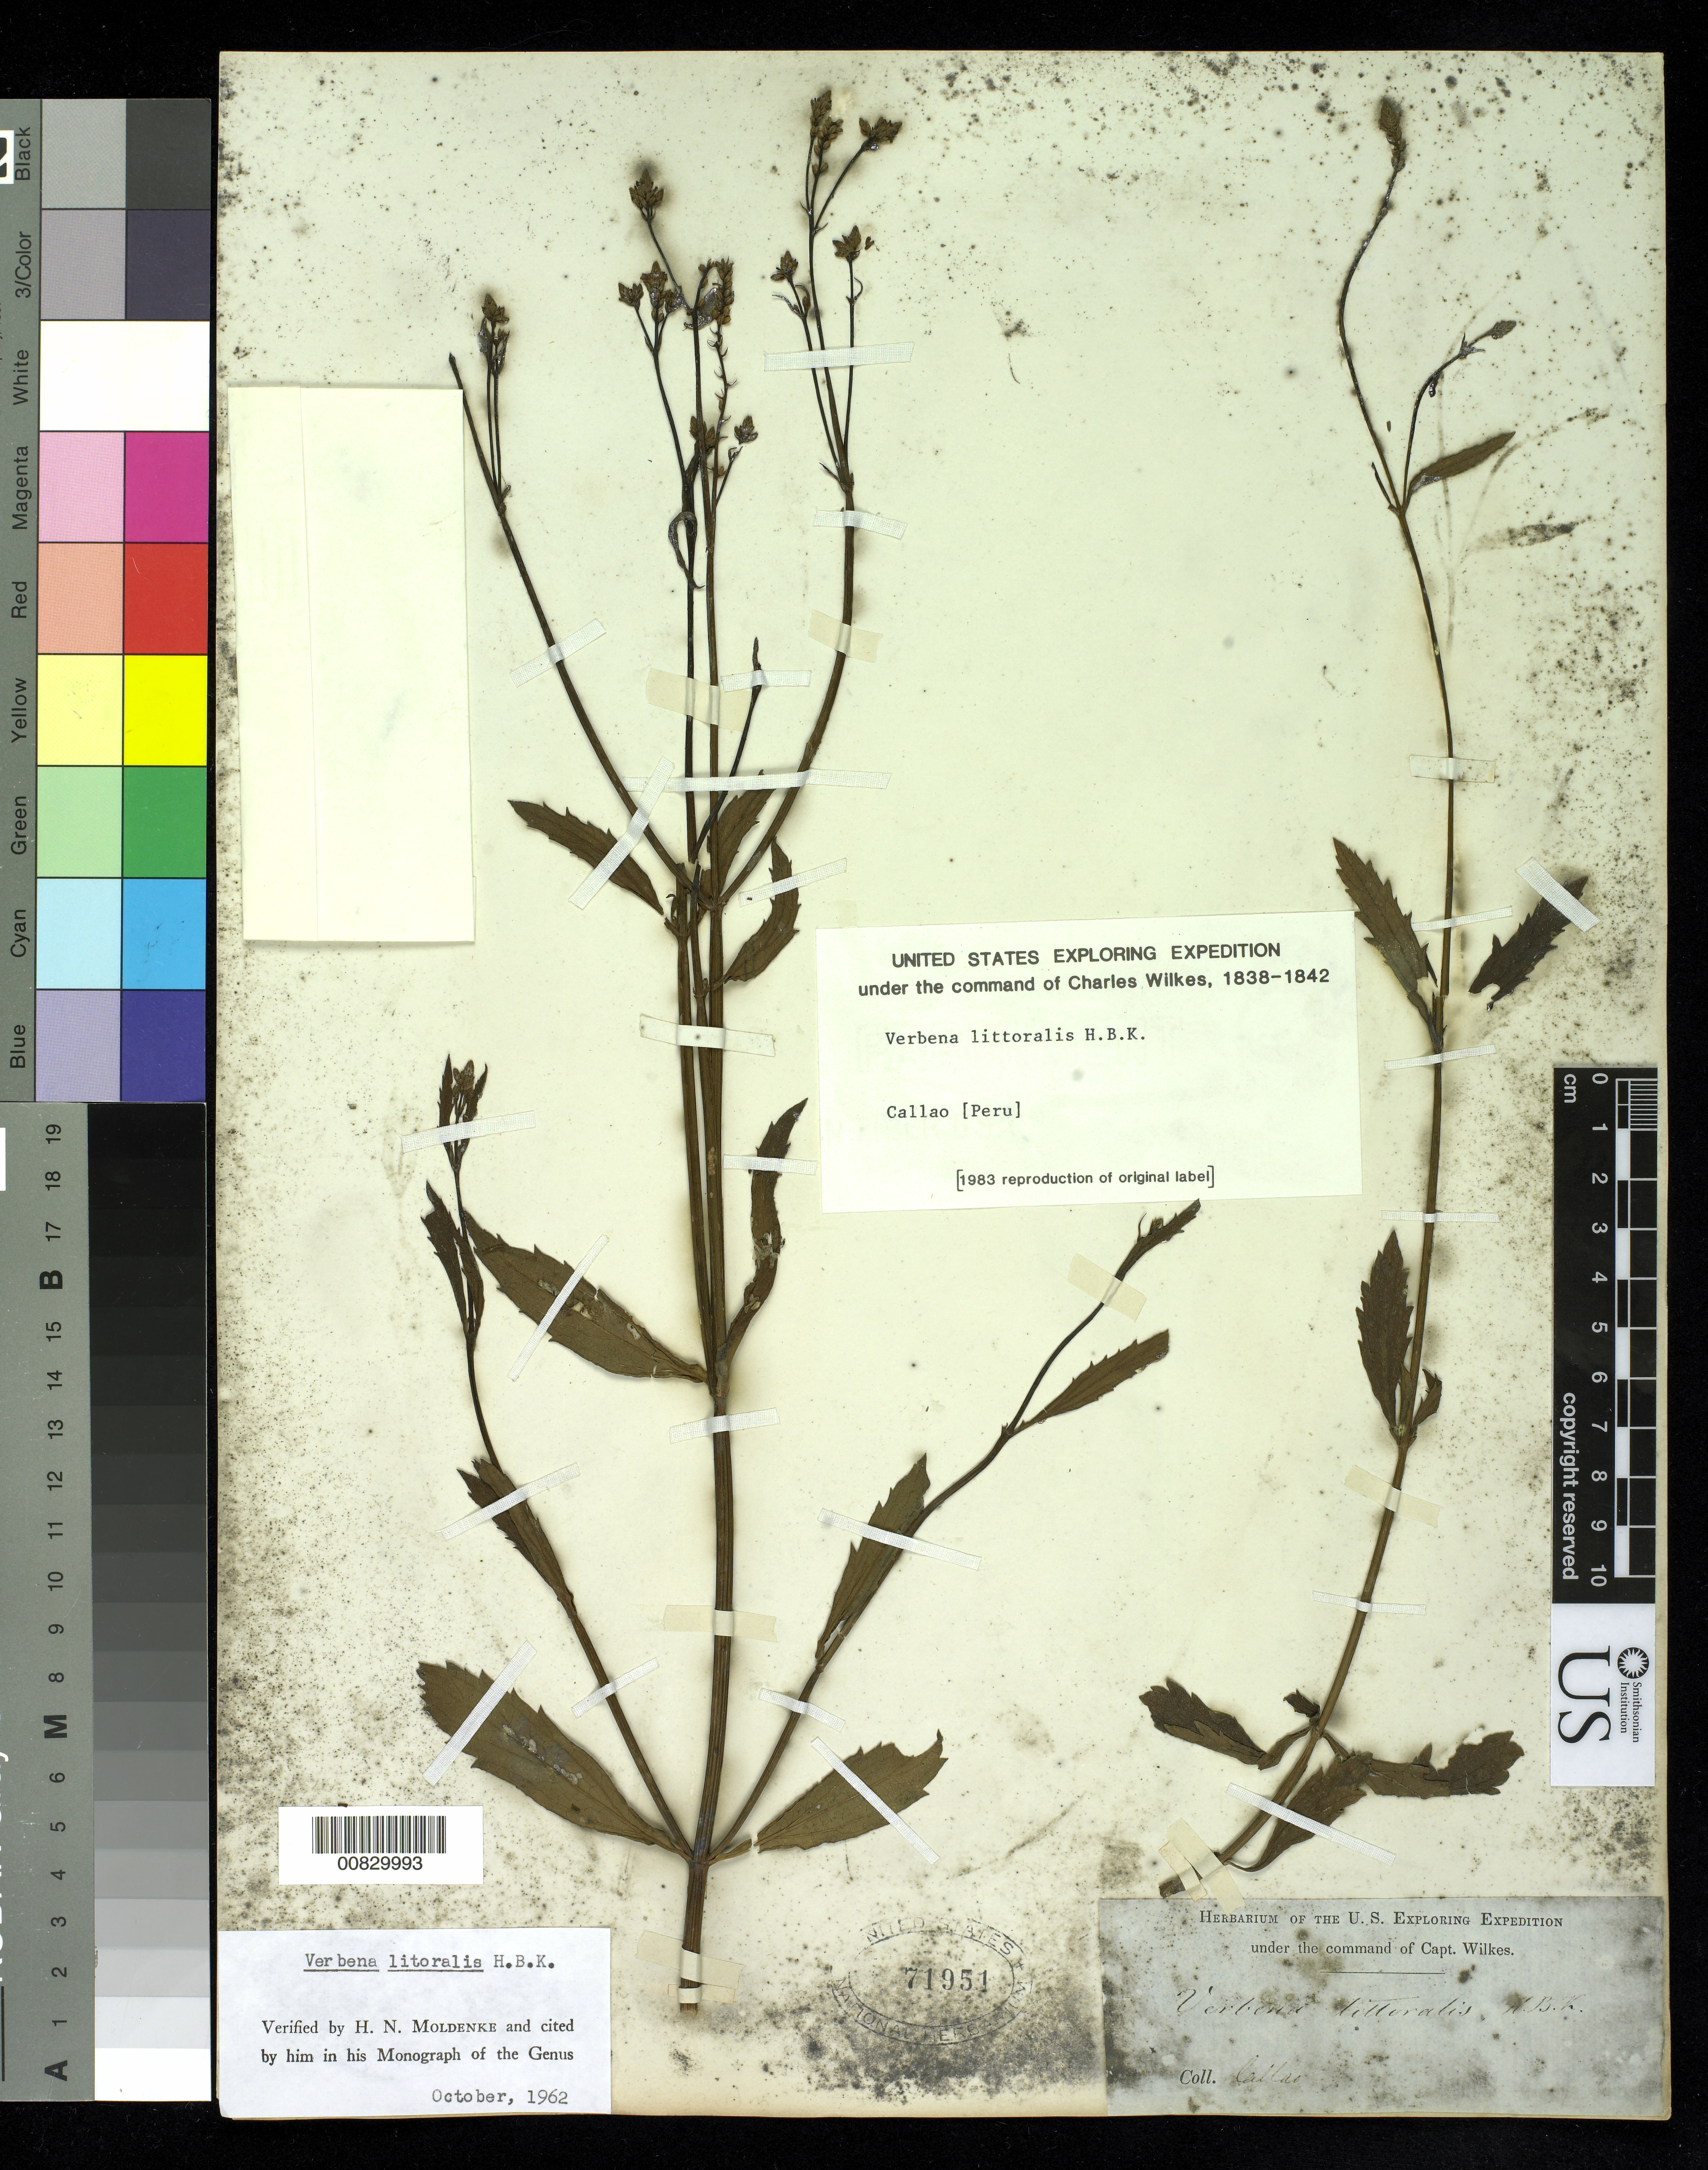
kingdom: Plantae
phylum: Tracheophyta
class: Magnoliopsida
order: Lamiales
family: Verbenaceae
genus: Verbena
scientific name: Verbena litoralis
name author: Kunth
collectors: Wilkes Explor. Exped.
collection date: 1838/1842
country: Peru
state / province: Callao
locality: Callao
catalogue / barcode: US 71951